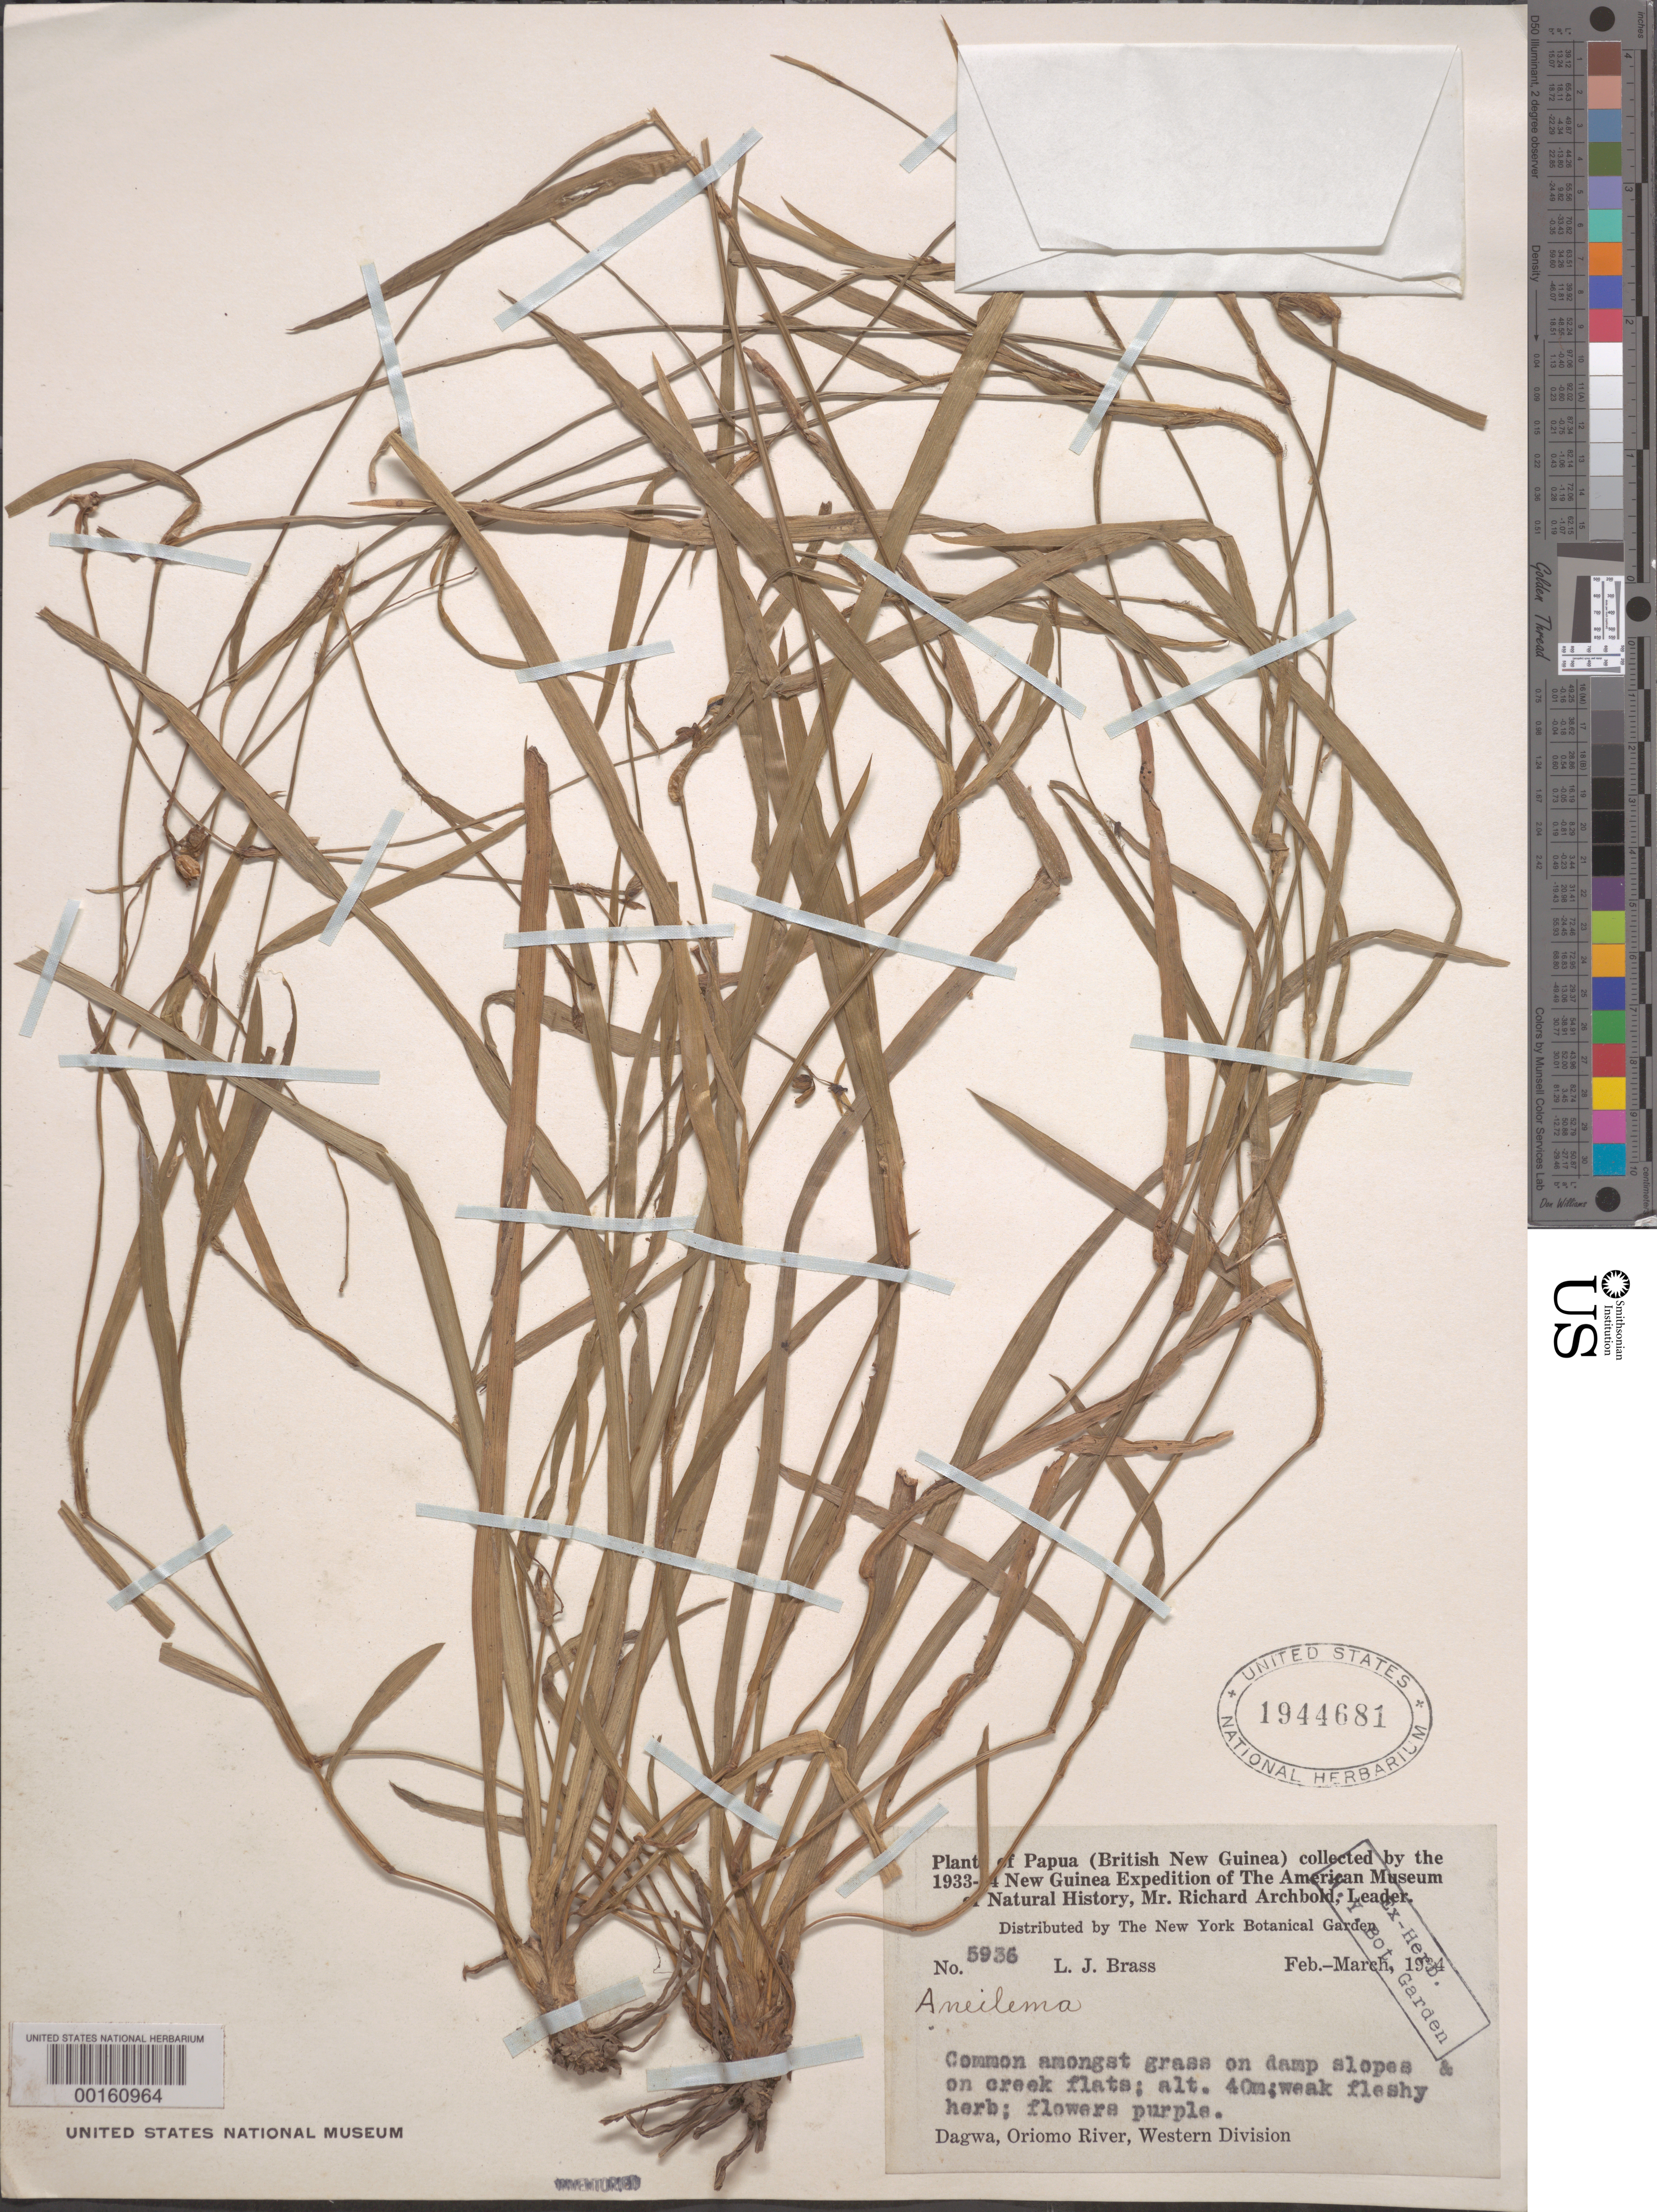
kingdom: Plantae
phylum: Tracheophyta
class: Liliopsida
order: Commelinales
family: Commelinaceae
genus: Murdannia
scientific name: Murdannia sp.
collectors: L. J. Brass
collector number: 5936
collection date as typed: Feb 1934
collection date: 1934-02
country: Papua New Guinea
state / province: Western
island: New Guinea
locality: Dagwa, oriomo river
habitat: Damp slopes and creek flats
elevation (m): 40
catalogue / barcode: US 1944681